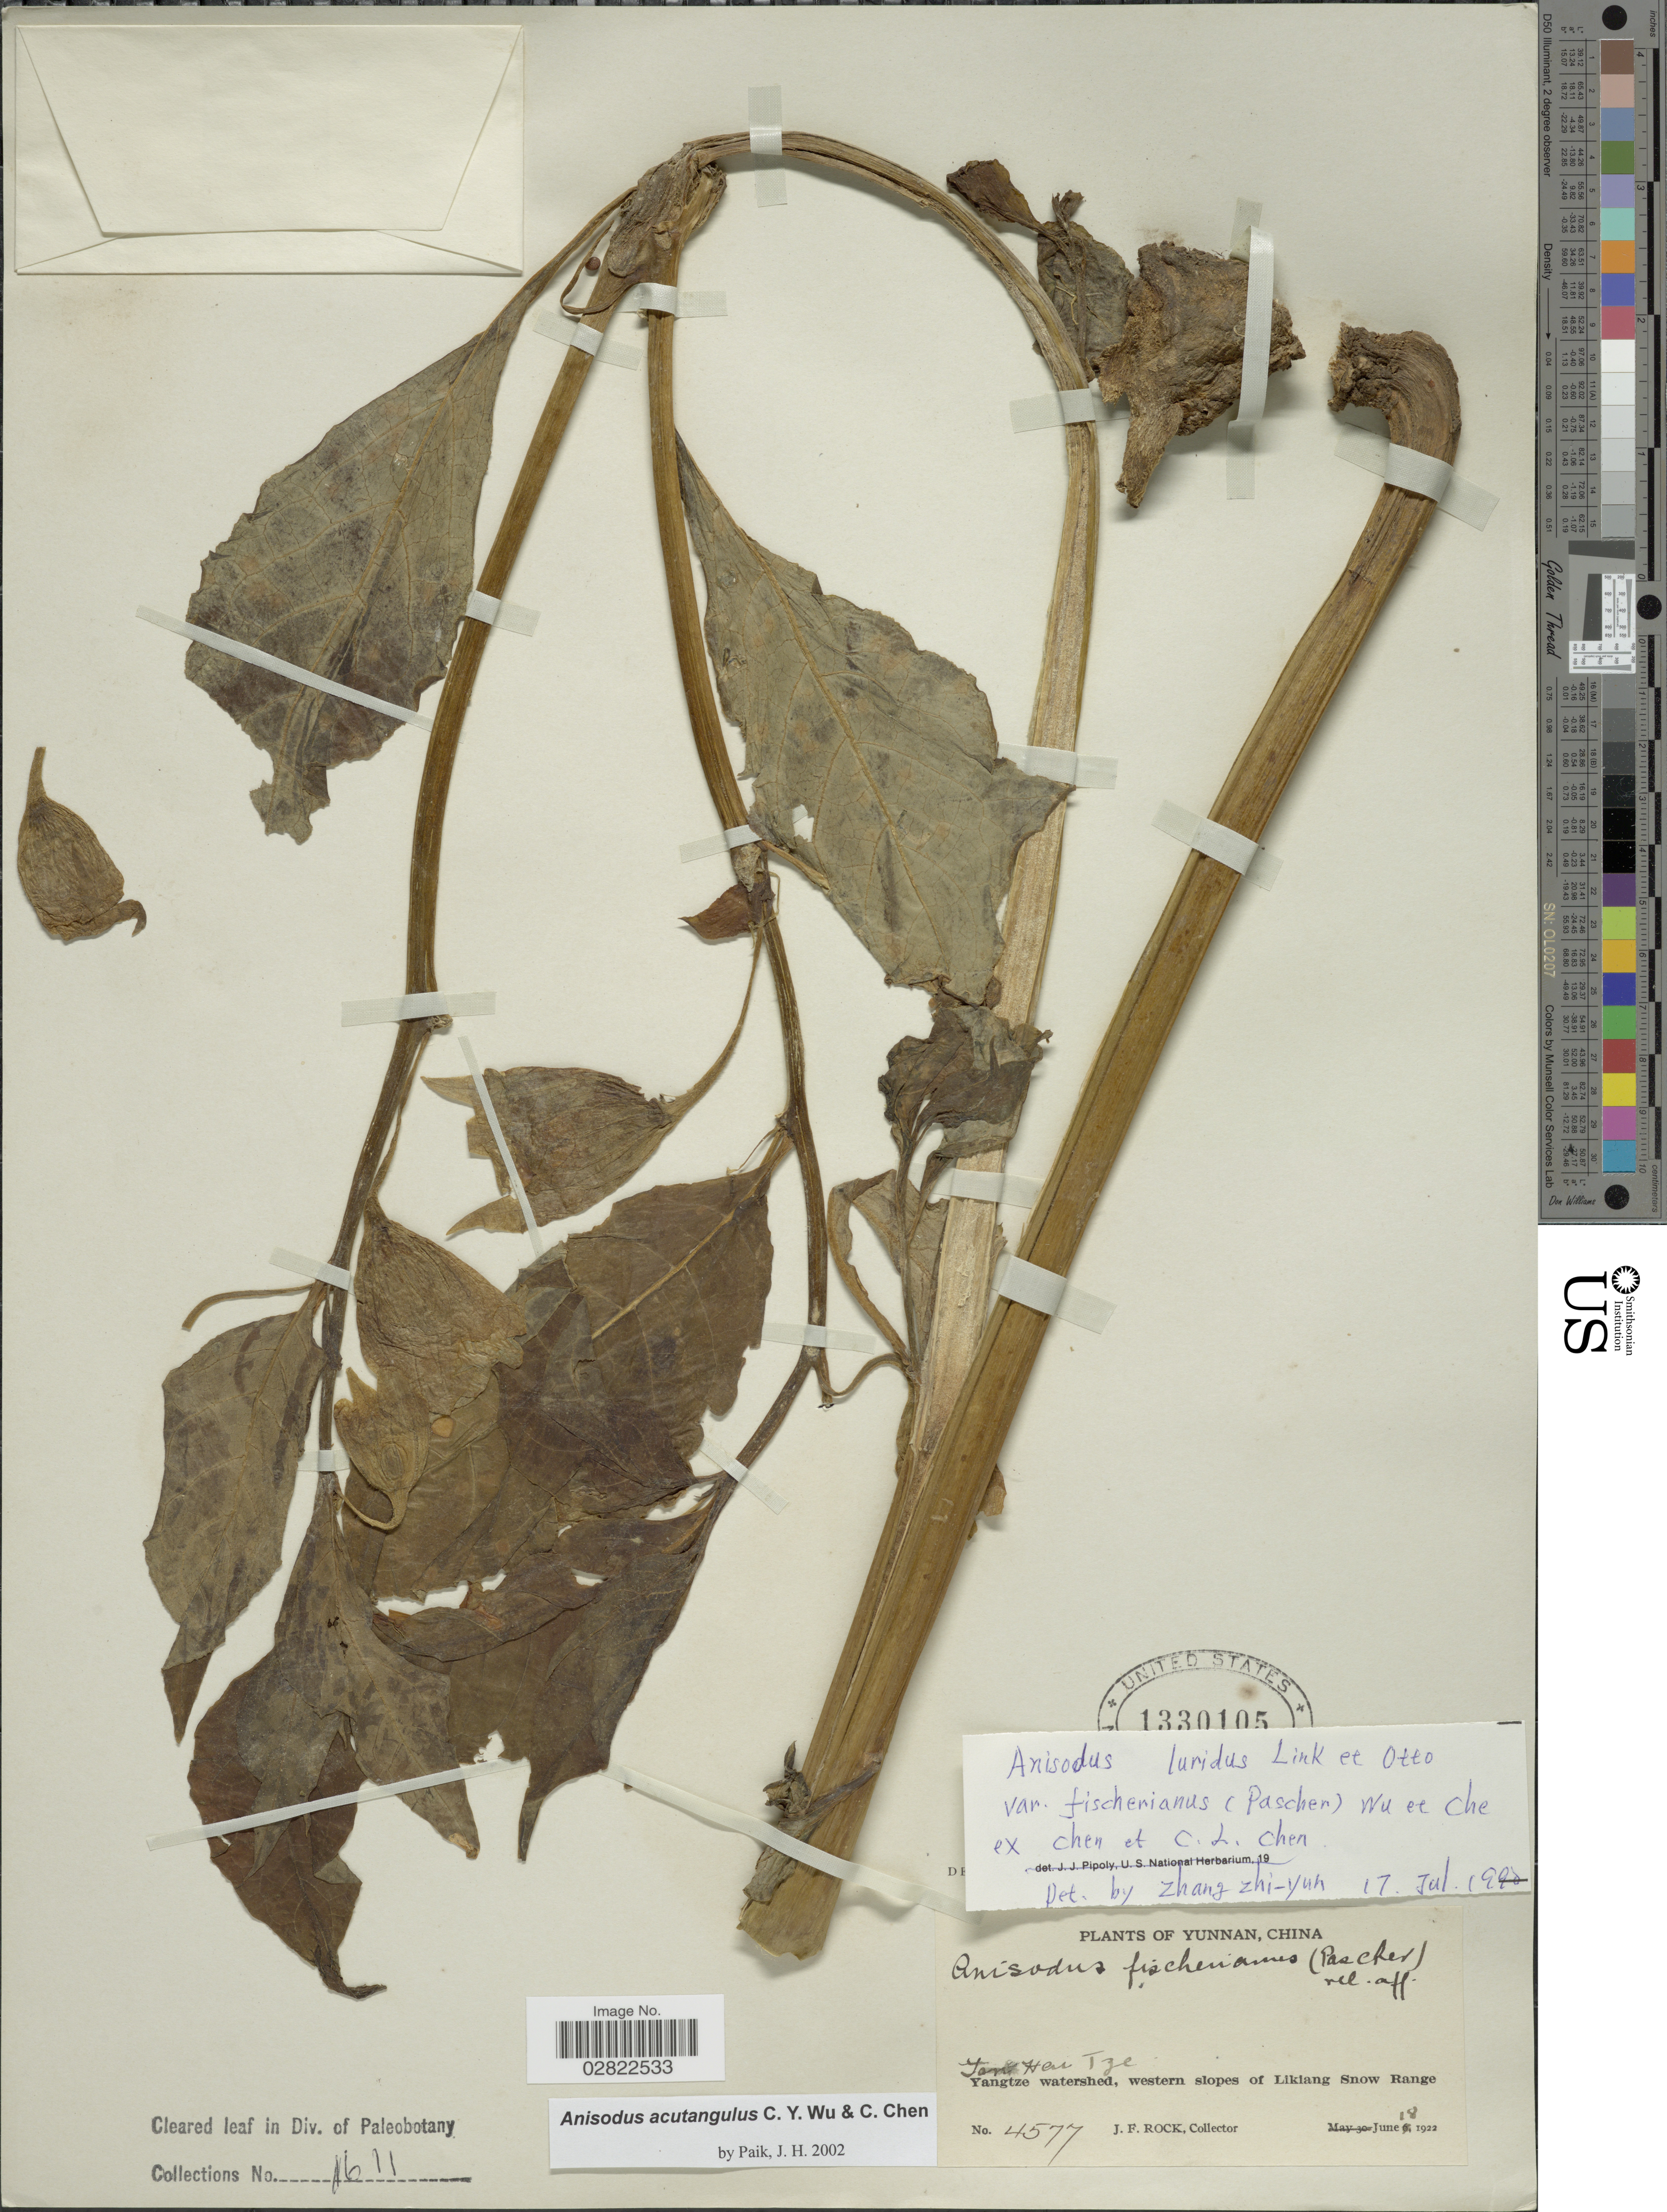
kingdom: Plantae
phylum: Tracheophyta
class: Magnoliopsida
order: Solanales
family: Solanaceae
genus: Anisodus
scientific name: Anisodus acutangulus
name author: C.Y. Wu & C. Chen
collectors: J. Rock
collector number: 4577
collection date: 1922-06-18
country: China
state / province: Yunnan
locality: Tan Hai Tze, Yangtze watershed, western slope of Likiang Snow Range.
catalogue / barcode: US 1330105